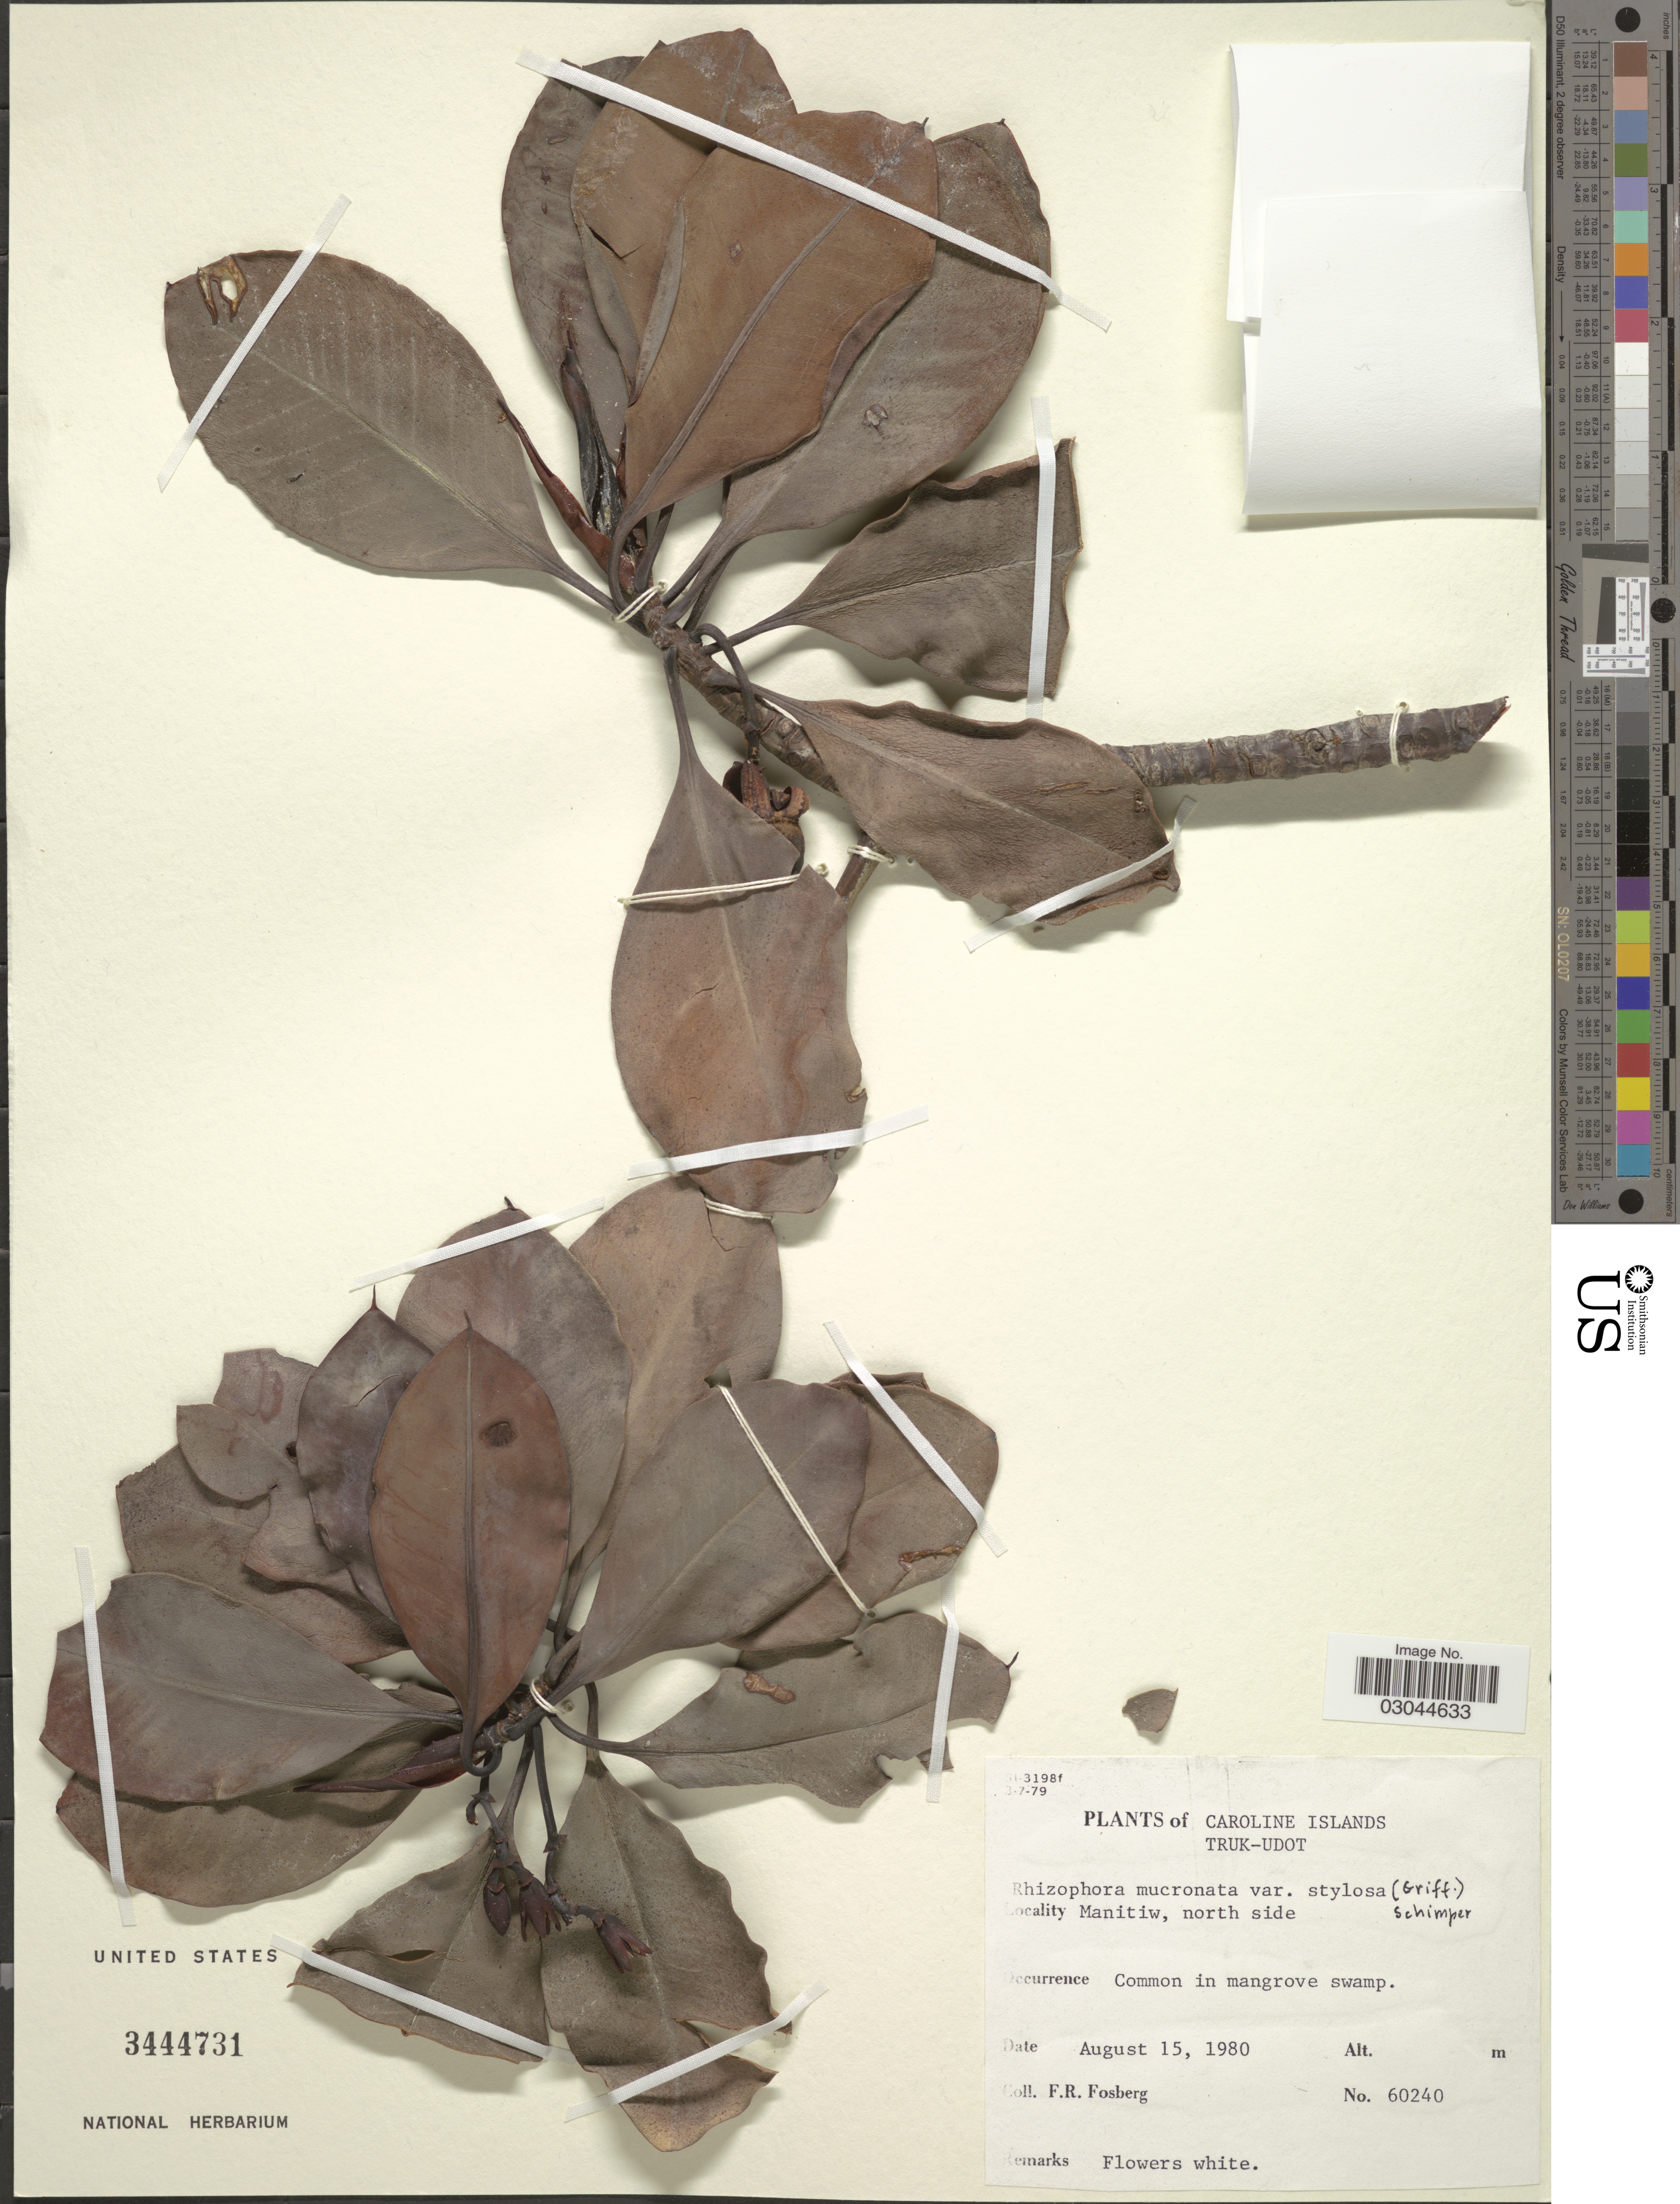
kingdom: Plantae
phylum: Tracheophyta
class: Magnoliopsida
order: Malpighiales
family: Rhizophoraceae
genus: Rhizophora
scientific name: Rhizophora mucronata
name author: Lam.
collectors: F. R. Fosberg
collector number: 60240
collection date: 1980-08-15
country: Micronesia, Federated States of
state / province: Truk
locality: Caroline Islands. Truk-Udot. Manitiw, north side.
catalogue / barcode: US 3444731